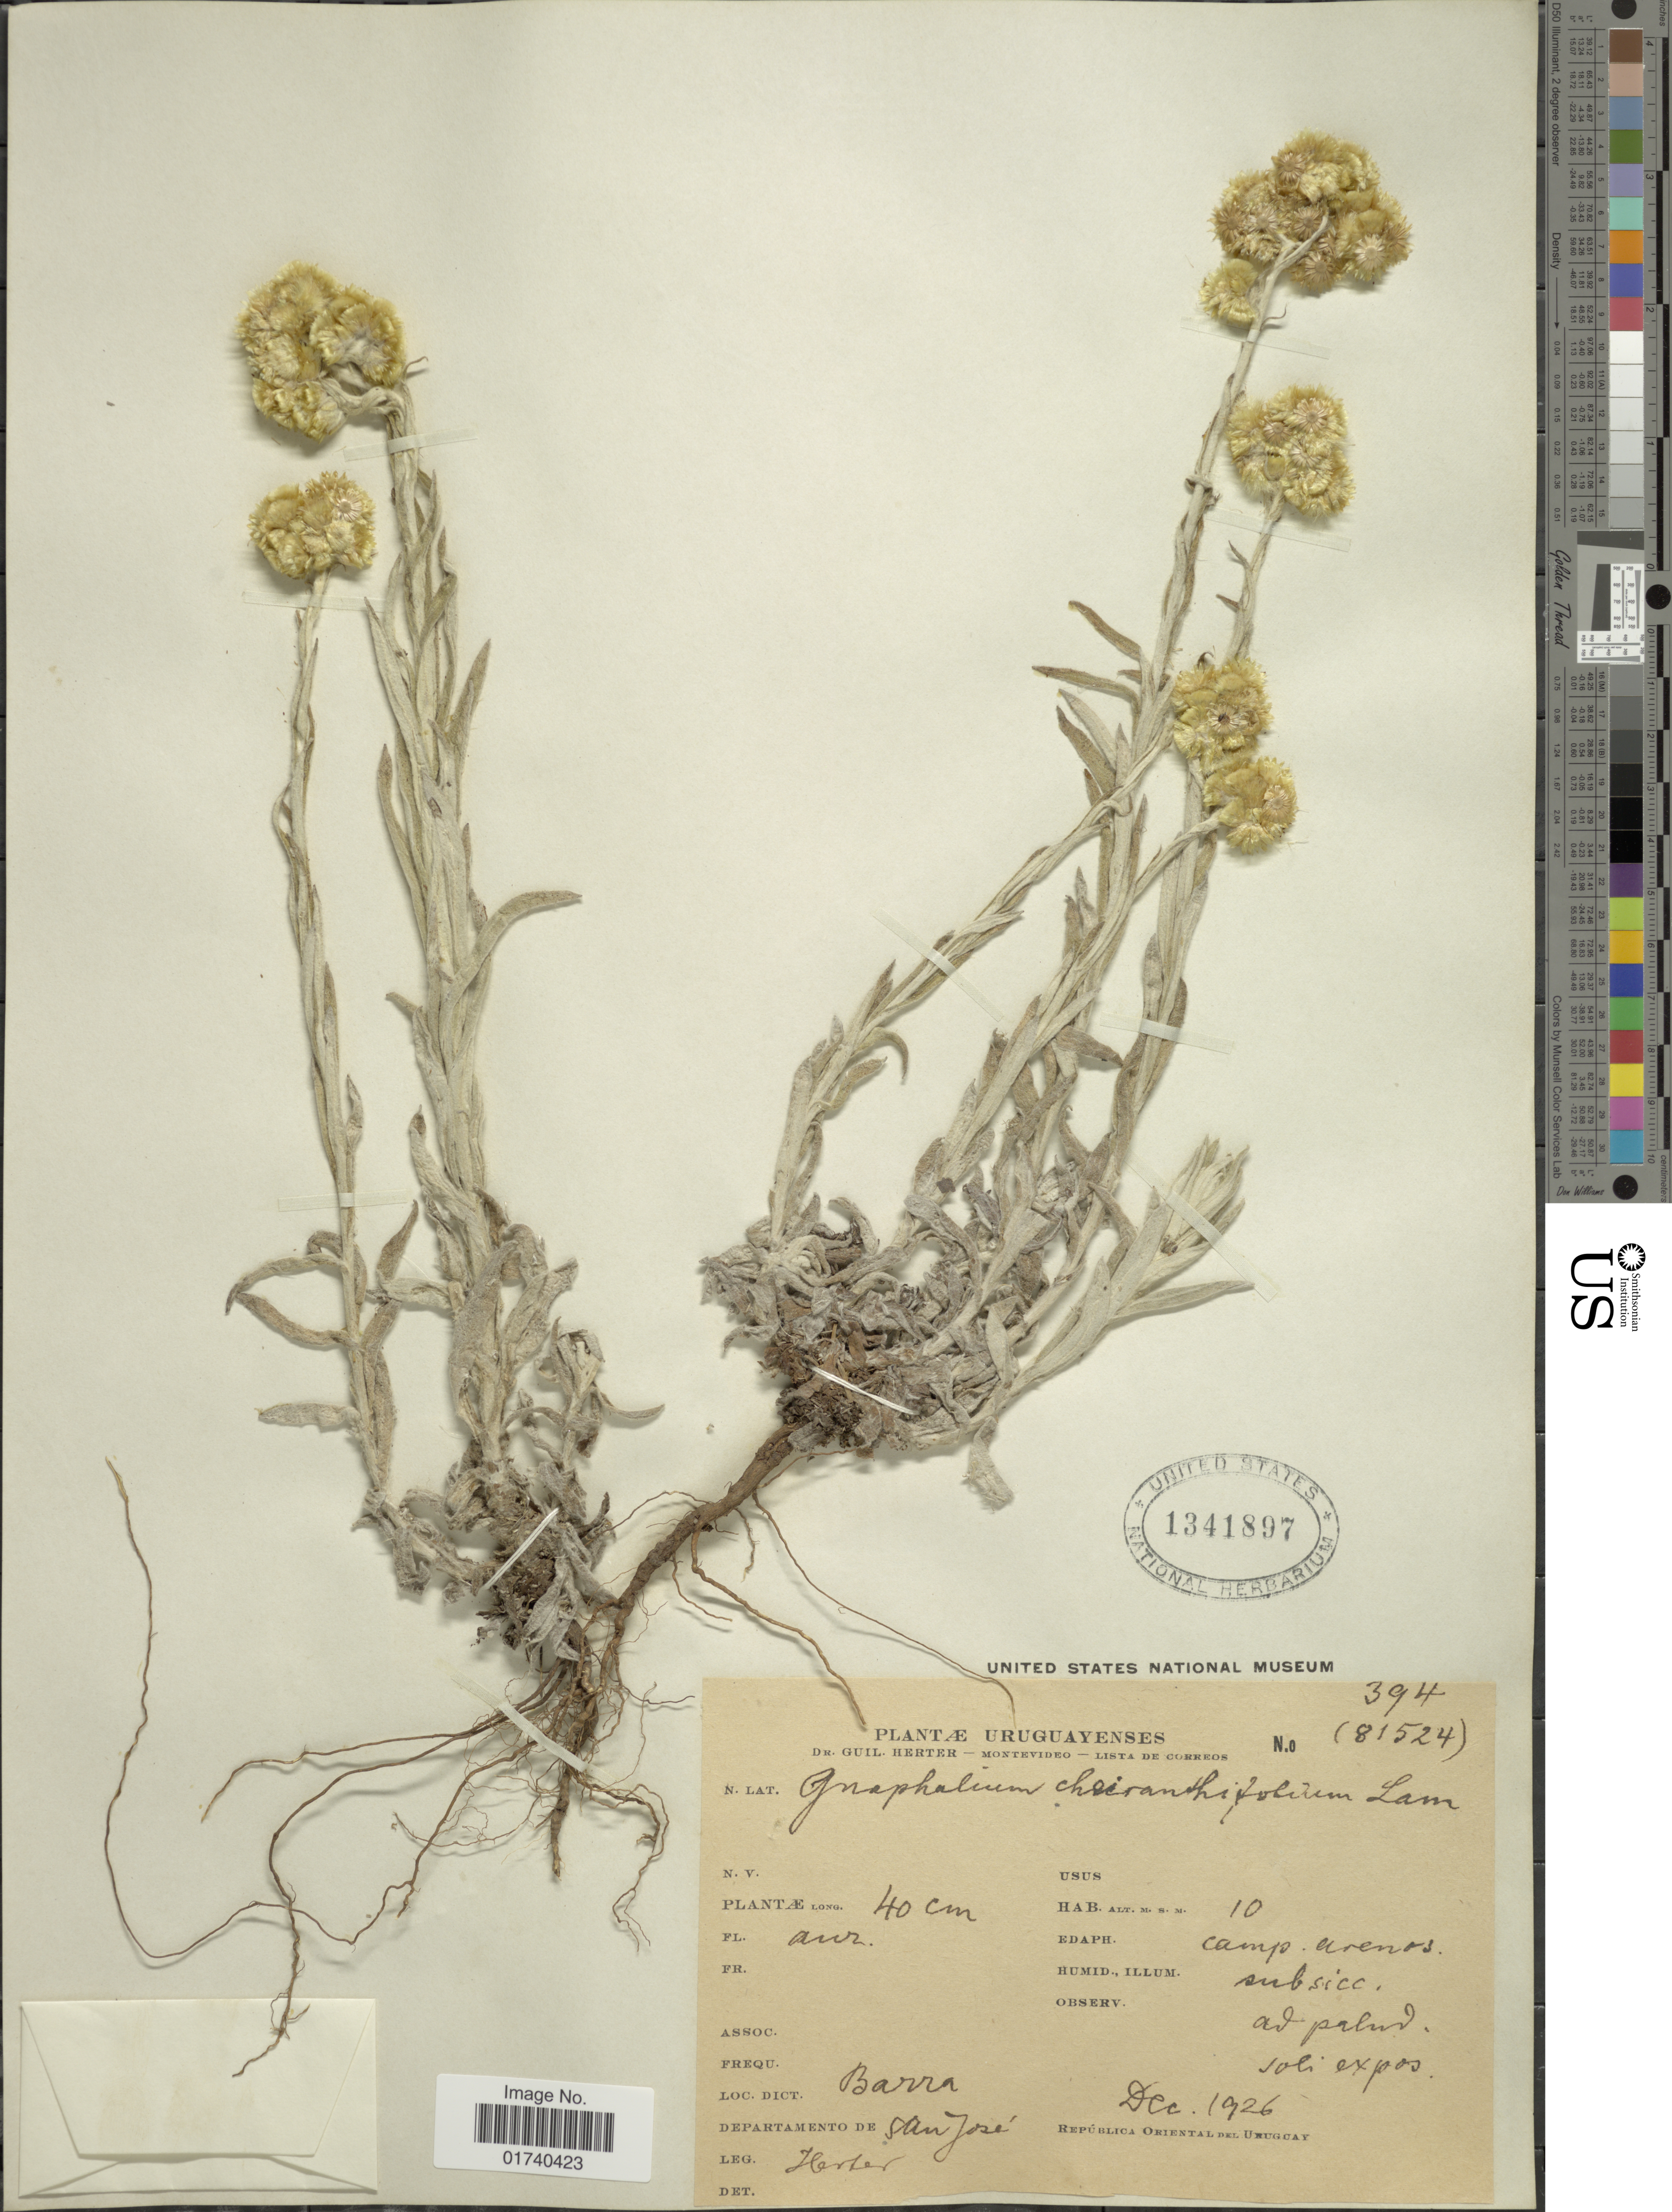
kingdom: Plantae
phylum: Tracheophyta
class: Magnoliopsida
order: Asterales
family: Asteraceae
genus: Pseudognaphalium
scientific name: Pseudognaphalium cheiranthifolium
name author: (Lam.) Hilliard & B.L. Burtt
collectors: W. G. Herter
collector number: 394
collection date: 1926-12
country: Uruguay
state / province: San Jose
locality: Barra, Departamento de San Jose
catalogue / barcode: US 1341897